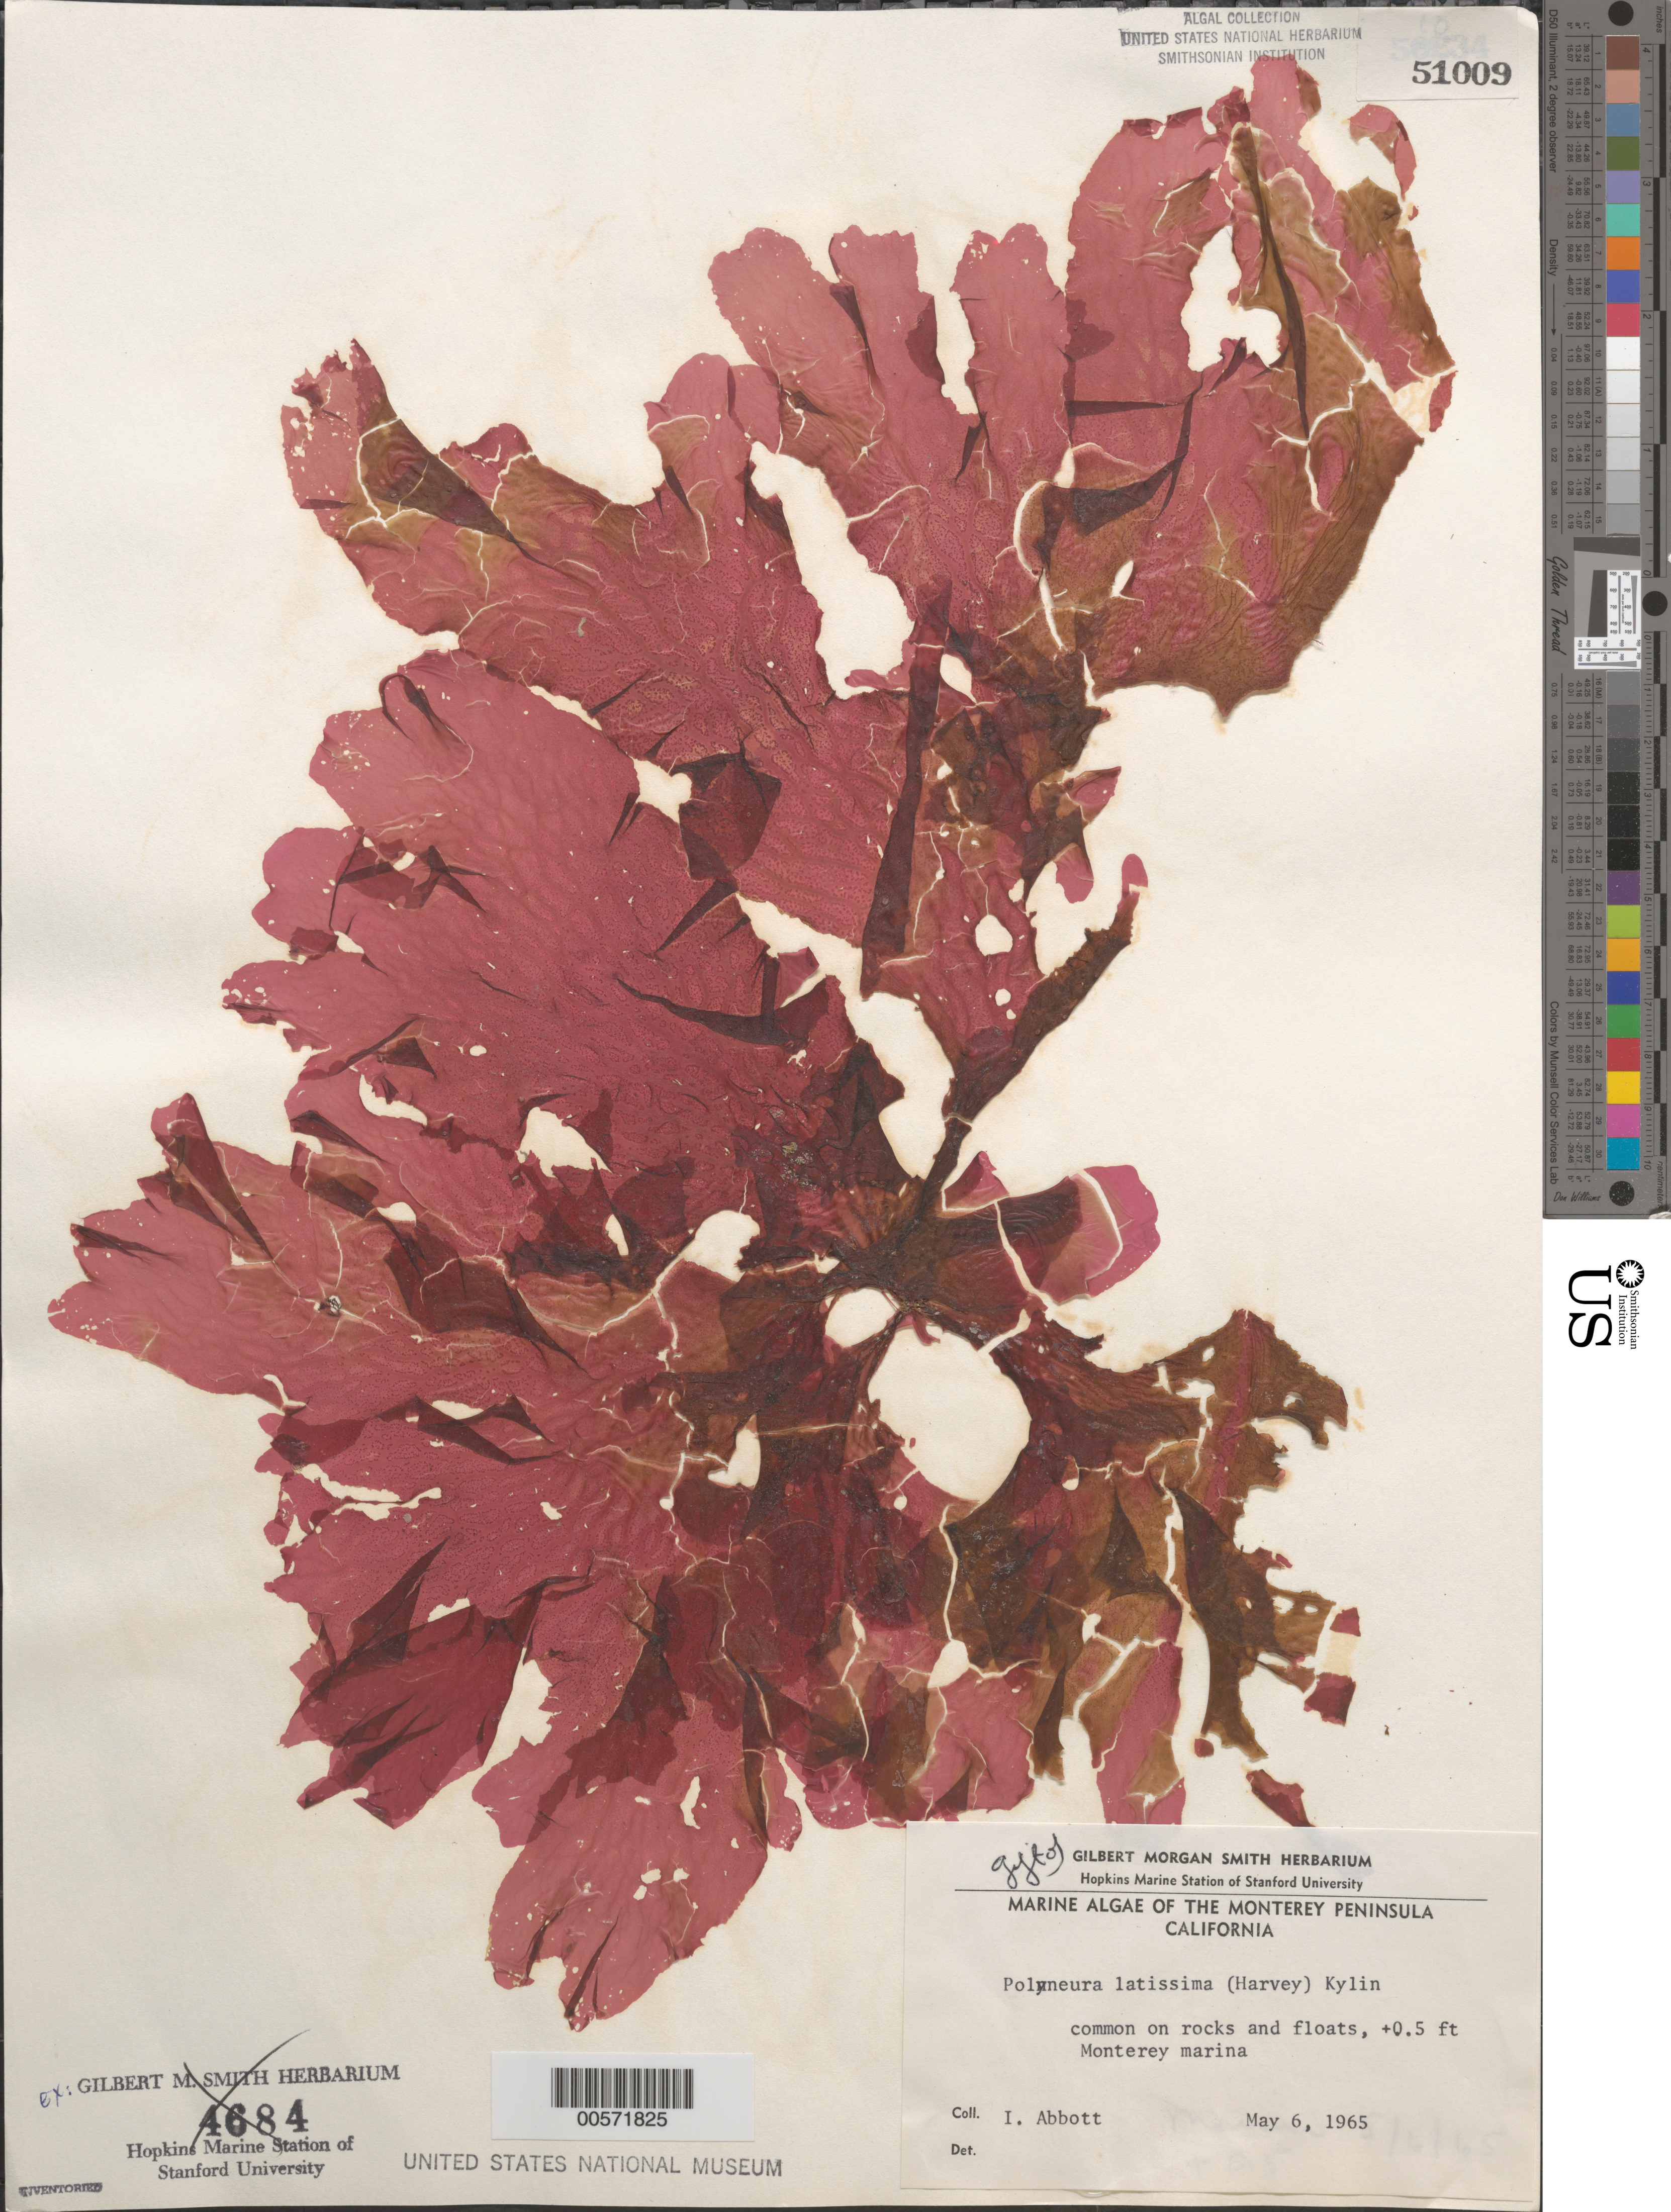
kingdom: Plantae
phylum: Rhodophyta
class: Florideophyceae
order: Ceramiales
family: Delesseriaceae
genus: Polyneura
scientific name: Polyneura latissima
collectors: I. A. Abbott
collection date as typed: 06 May 1965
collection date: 1965-05-06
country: United States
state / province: California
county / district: Monterey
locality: Monterey Marina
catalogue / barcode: US 51009